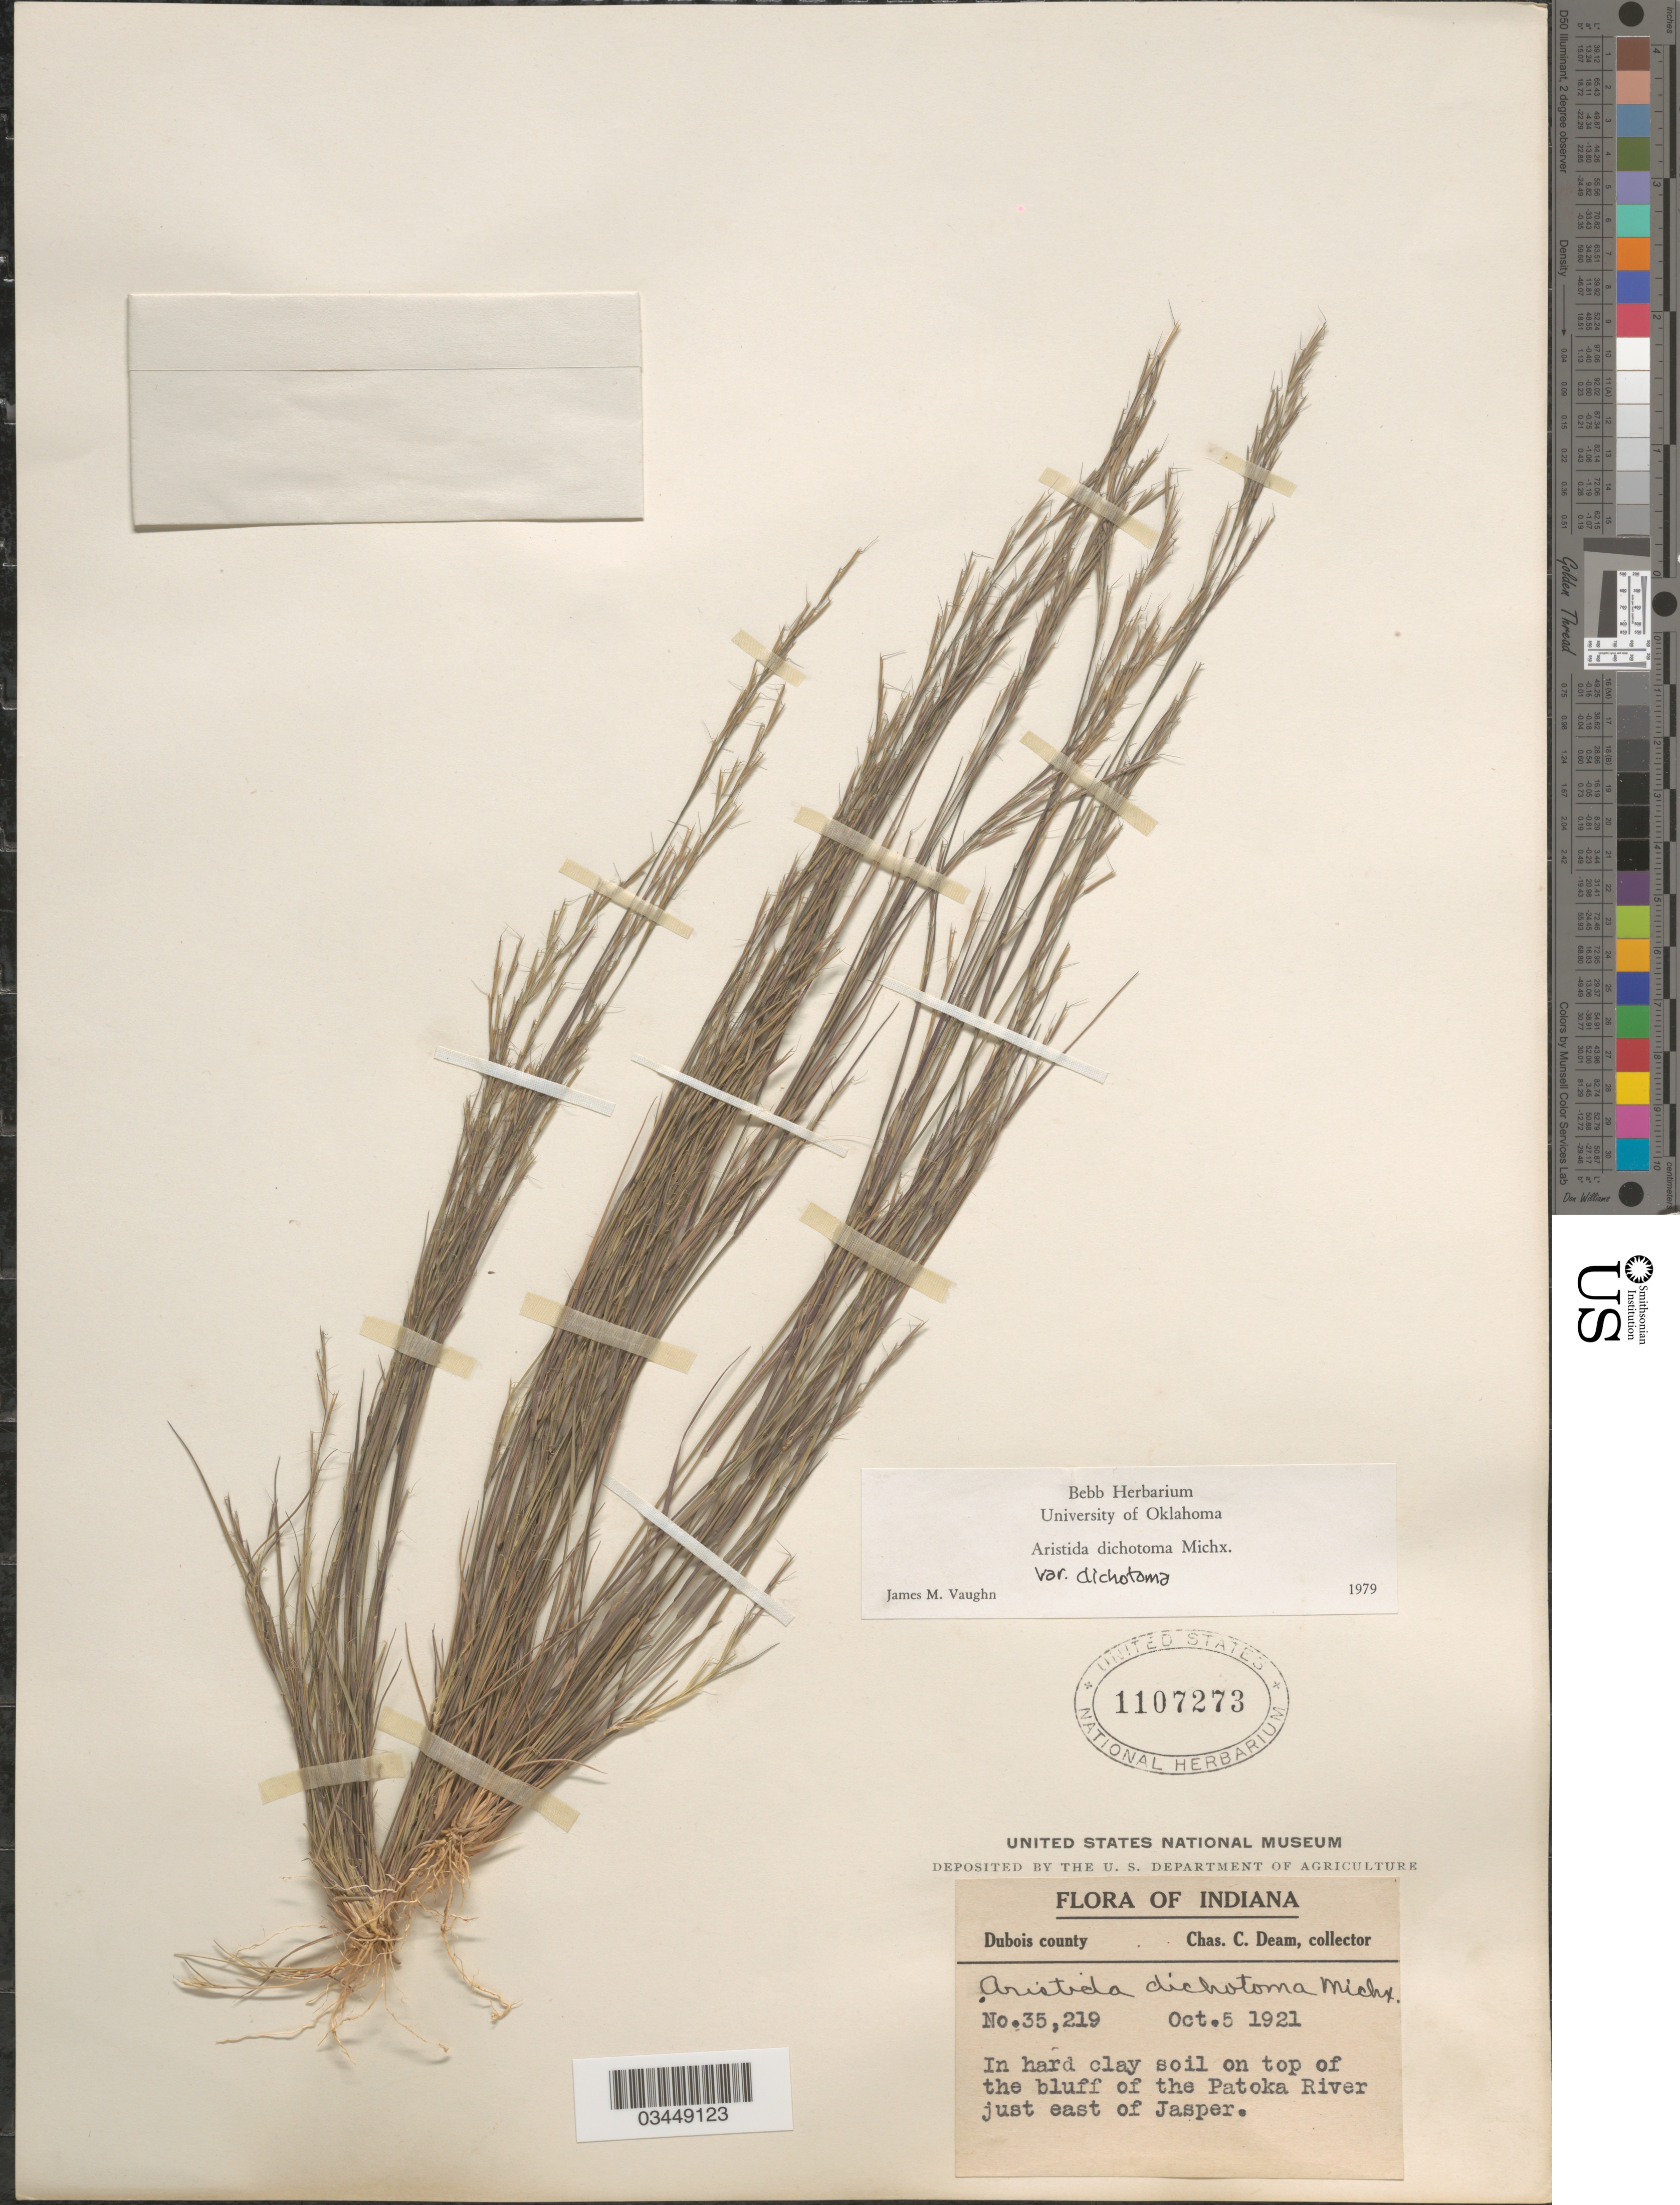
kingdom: Plantae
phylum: Tracheophyta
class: Liliopsida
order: Poales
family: Poaceae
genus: Aristida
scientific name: Aristida dichotoma var. dichotoma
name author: Michx.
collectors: C. C. Deam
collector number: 35219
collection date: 1921-10-05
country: United States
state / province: Indiana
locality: Dubois county. In hard clay soil on top of the bluff of the Patoka River just east of Jasper.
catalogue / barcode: US 1107273